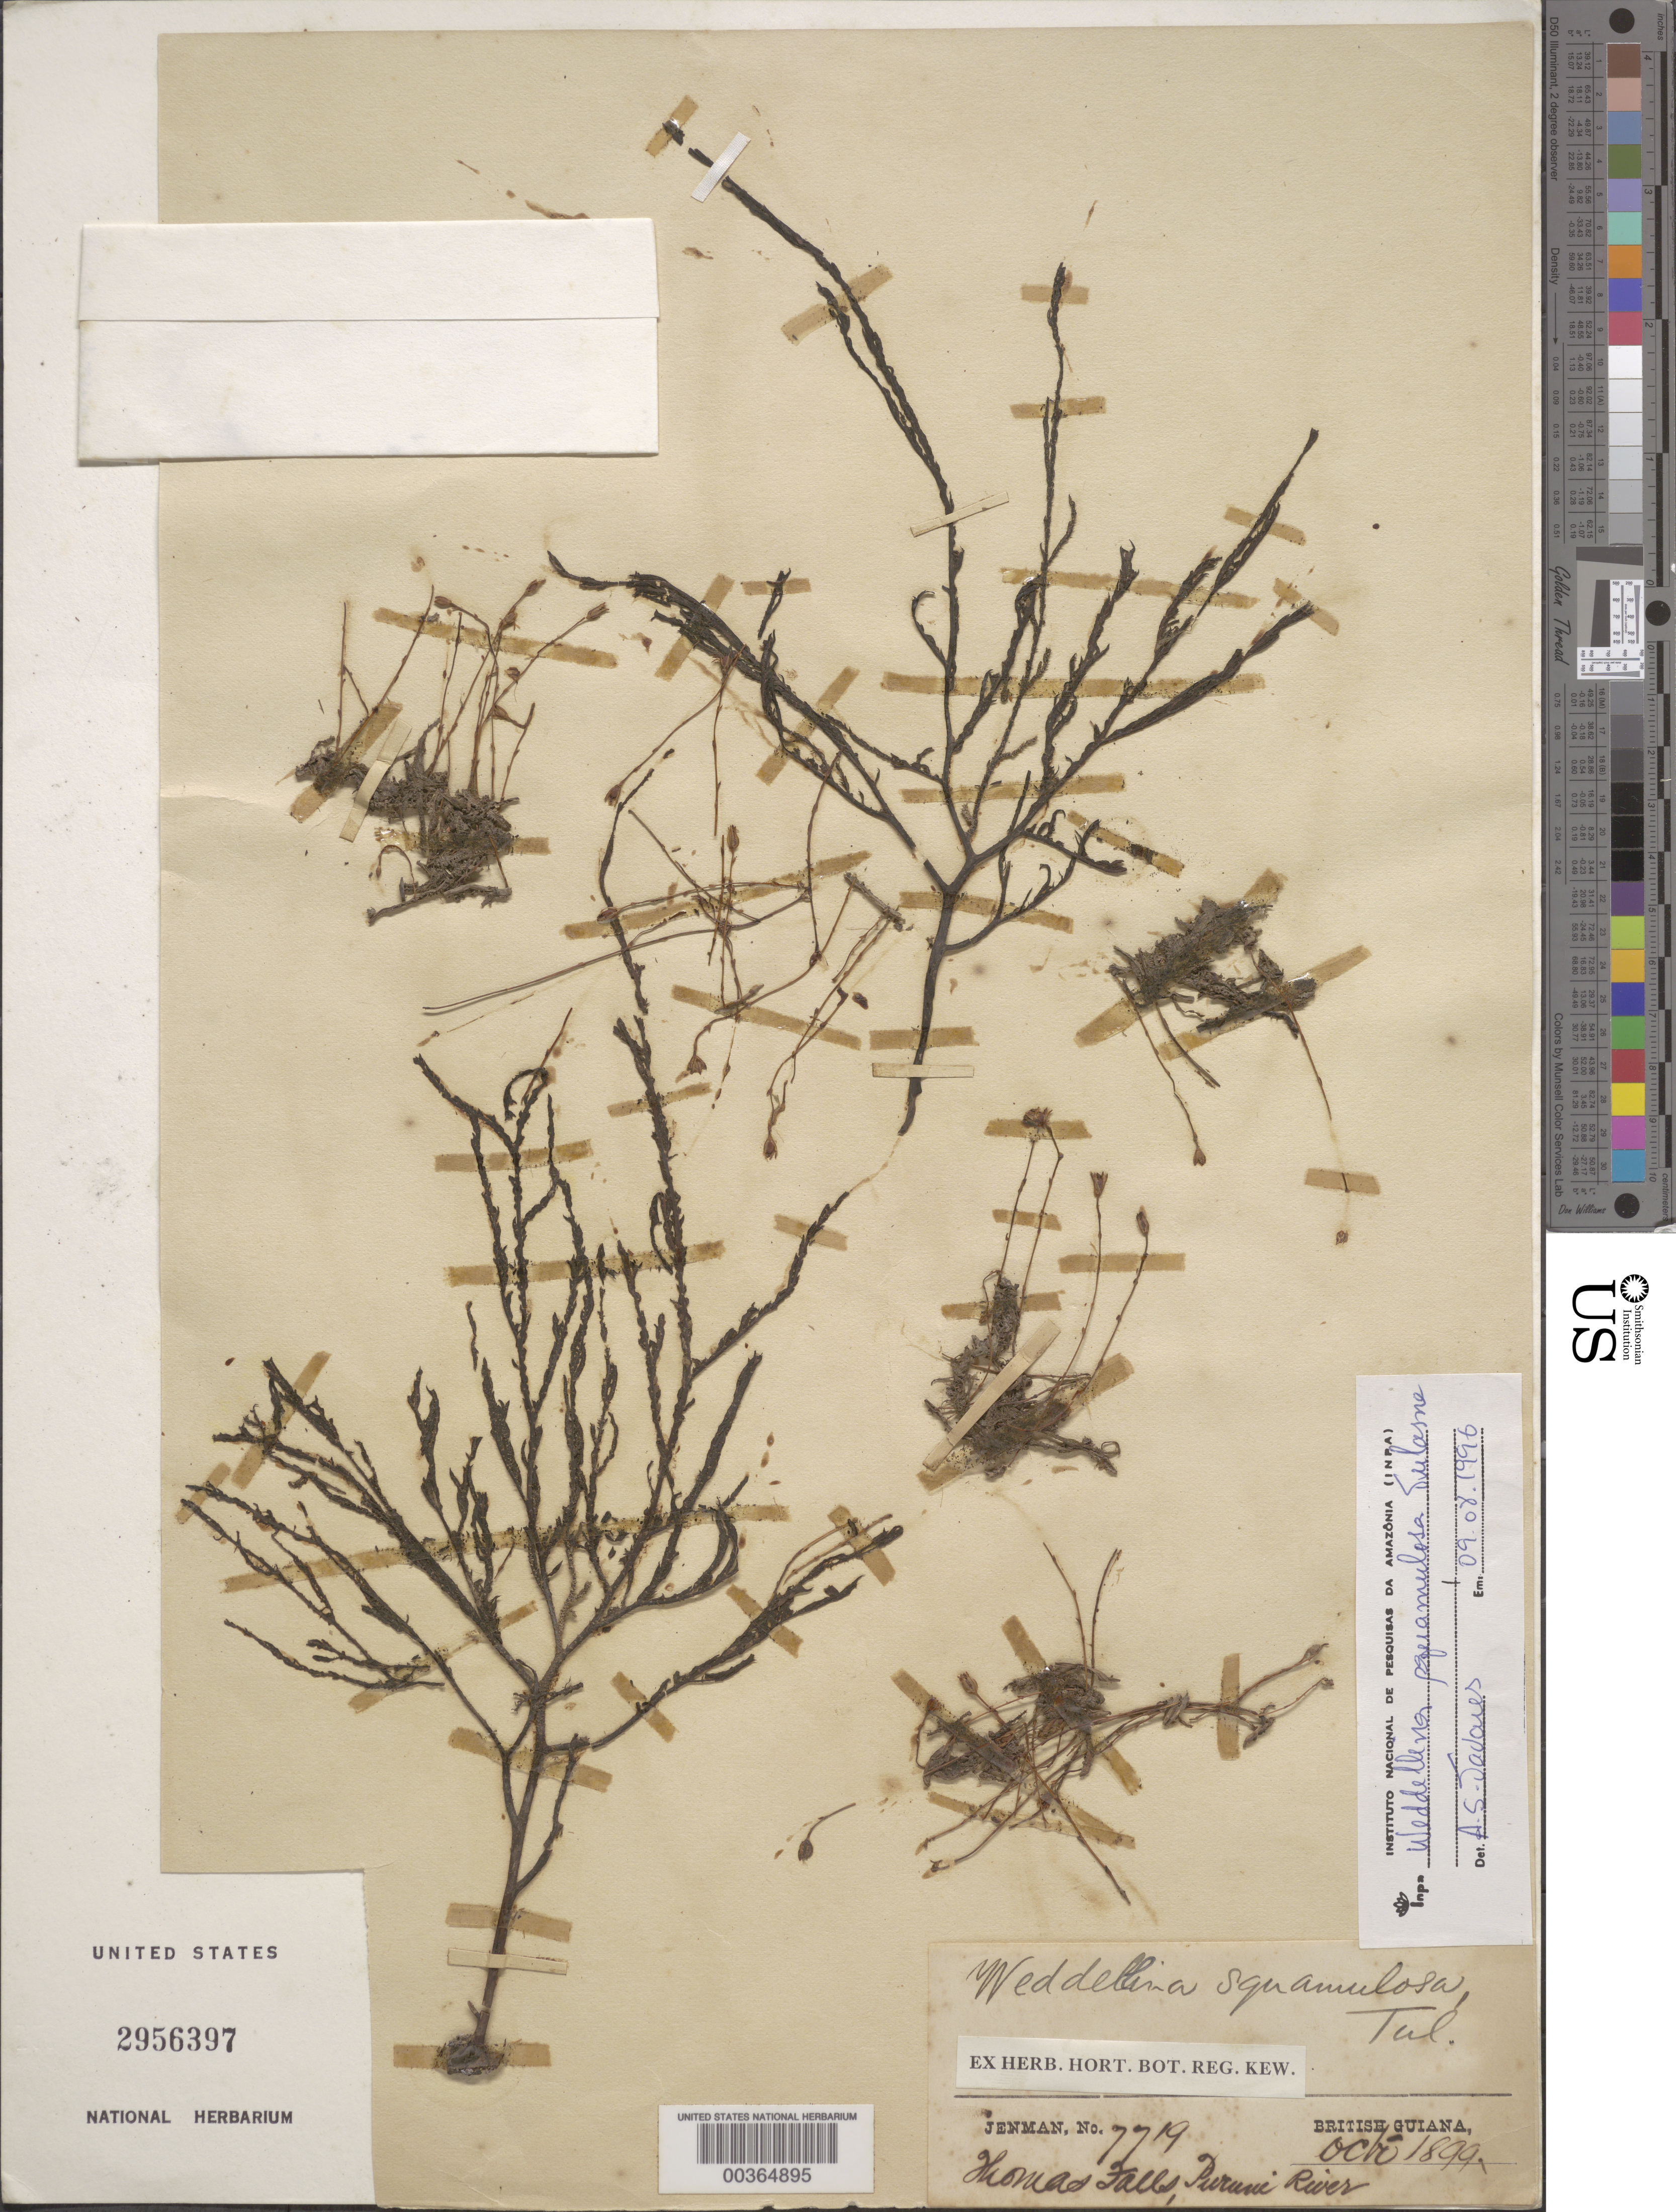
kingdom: Plantae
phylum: Tracheophyta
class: Magnoliopsida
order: Malpighiales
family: Podostemaceae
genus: Weddellina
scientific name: Weddellina squamulosa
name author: Tul.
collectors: G. S. Jenman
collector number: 7719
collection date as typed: Oct 1899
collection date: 1899-10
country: Guyana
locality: Puruni river, thomas falls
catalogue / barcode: US 2956397